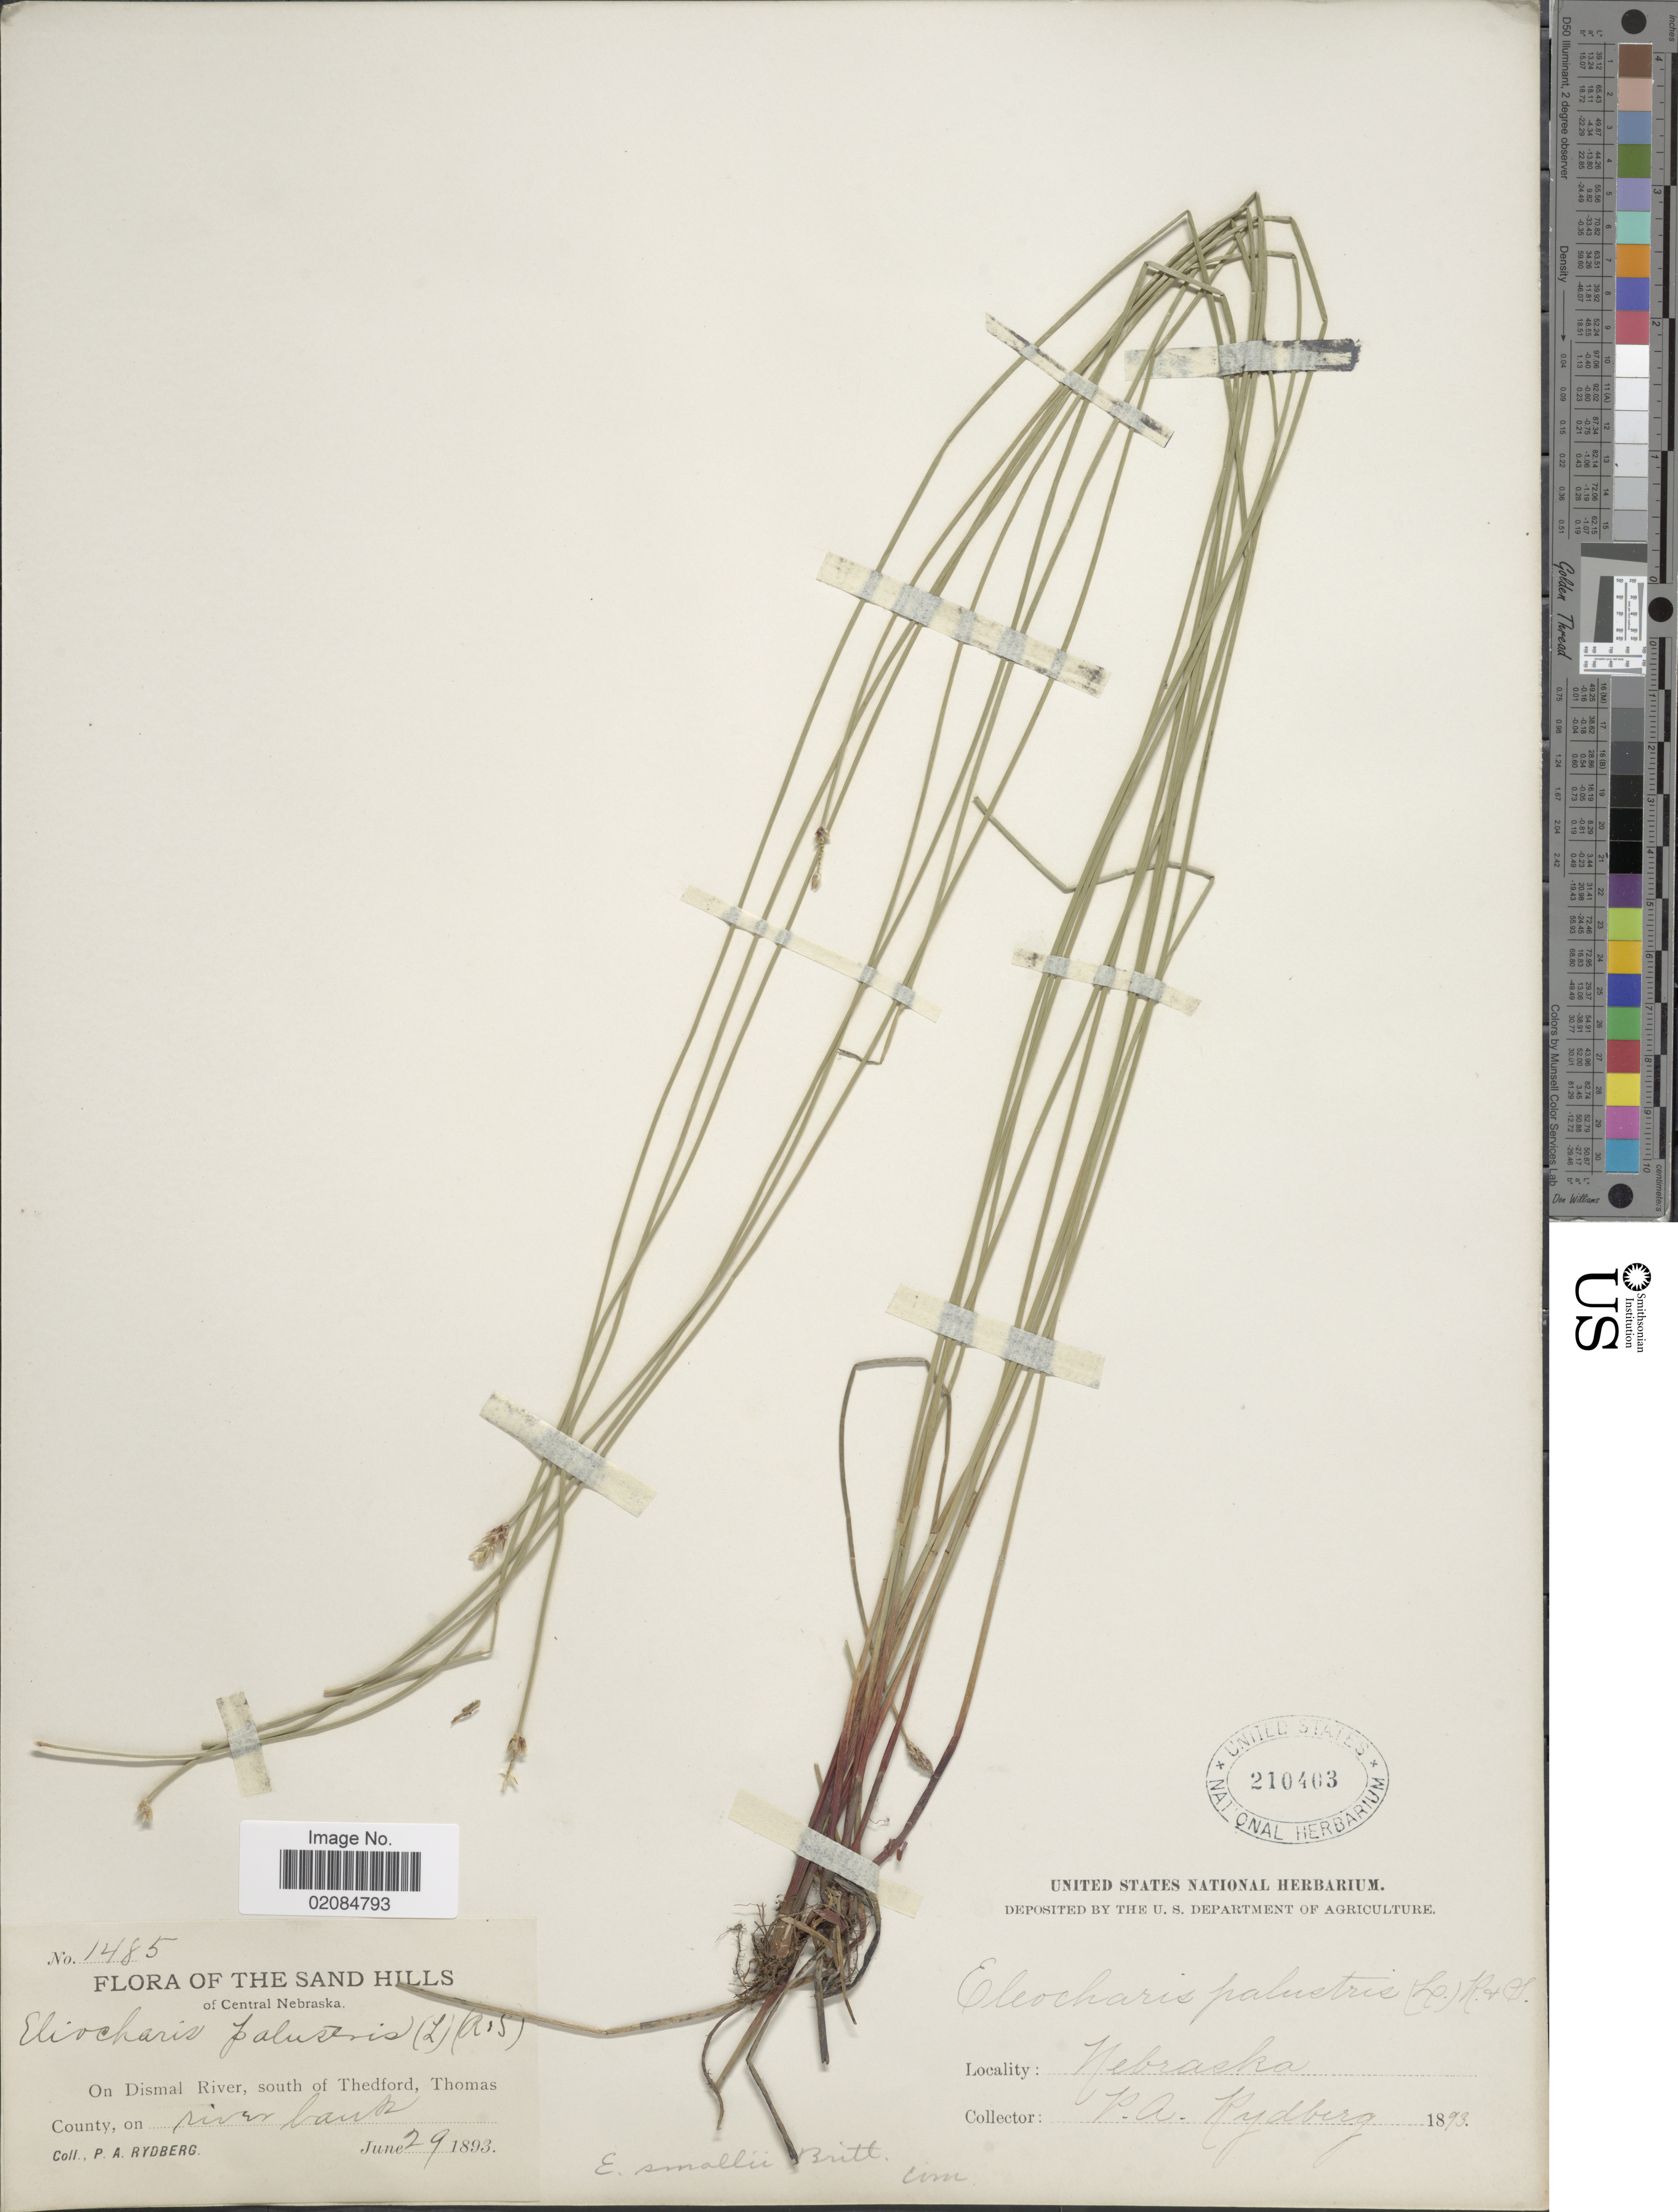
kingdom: Plantae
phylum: Tracheophyta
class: Liliopsida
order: Poales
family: Cyperaceae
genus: Eleocharis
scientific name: Eleocharis palustris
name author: (L.) Roem. & Schult.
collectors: P. A. Rydberg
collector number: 1485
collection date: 1893-06-29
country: United States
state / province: Nebraska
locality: The Sand Hills of Central Nebraska. On dismal River, south of Thedford, Thomas County, on river bank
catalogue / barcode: US 210403